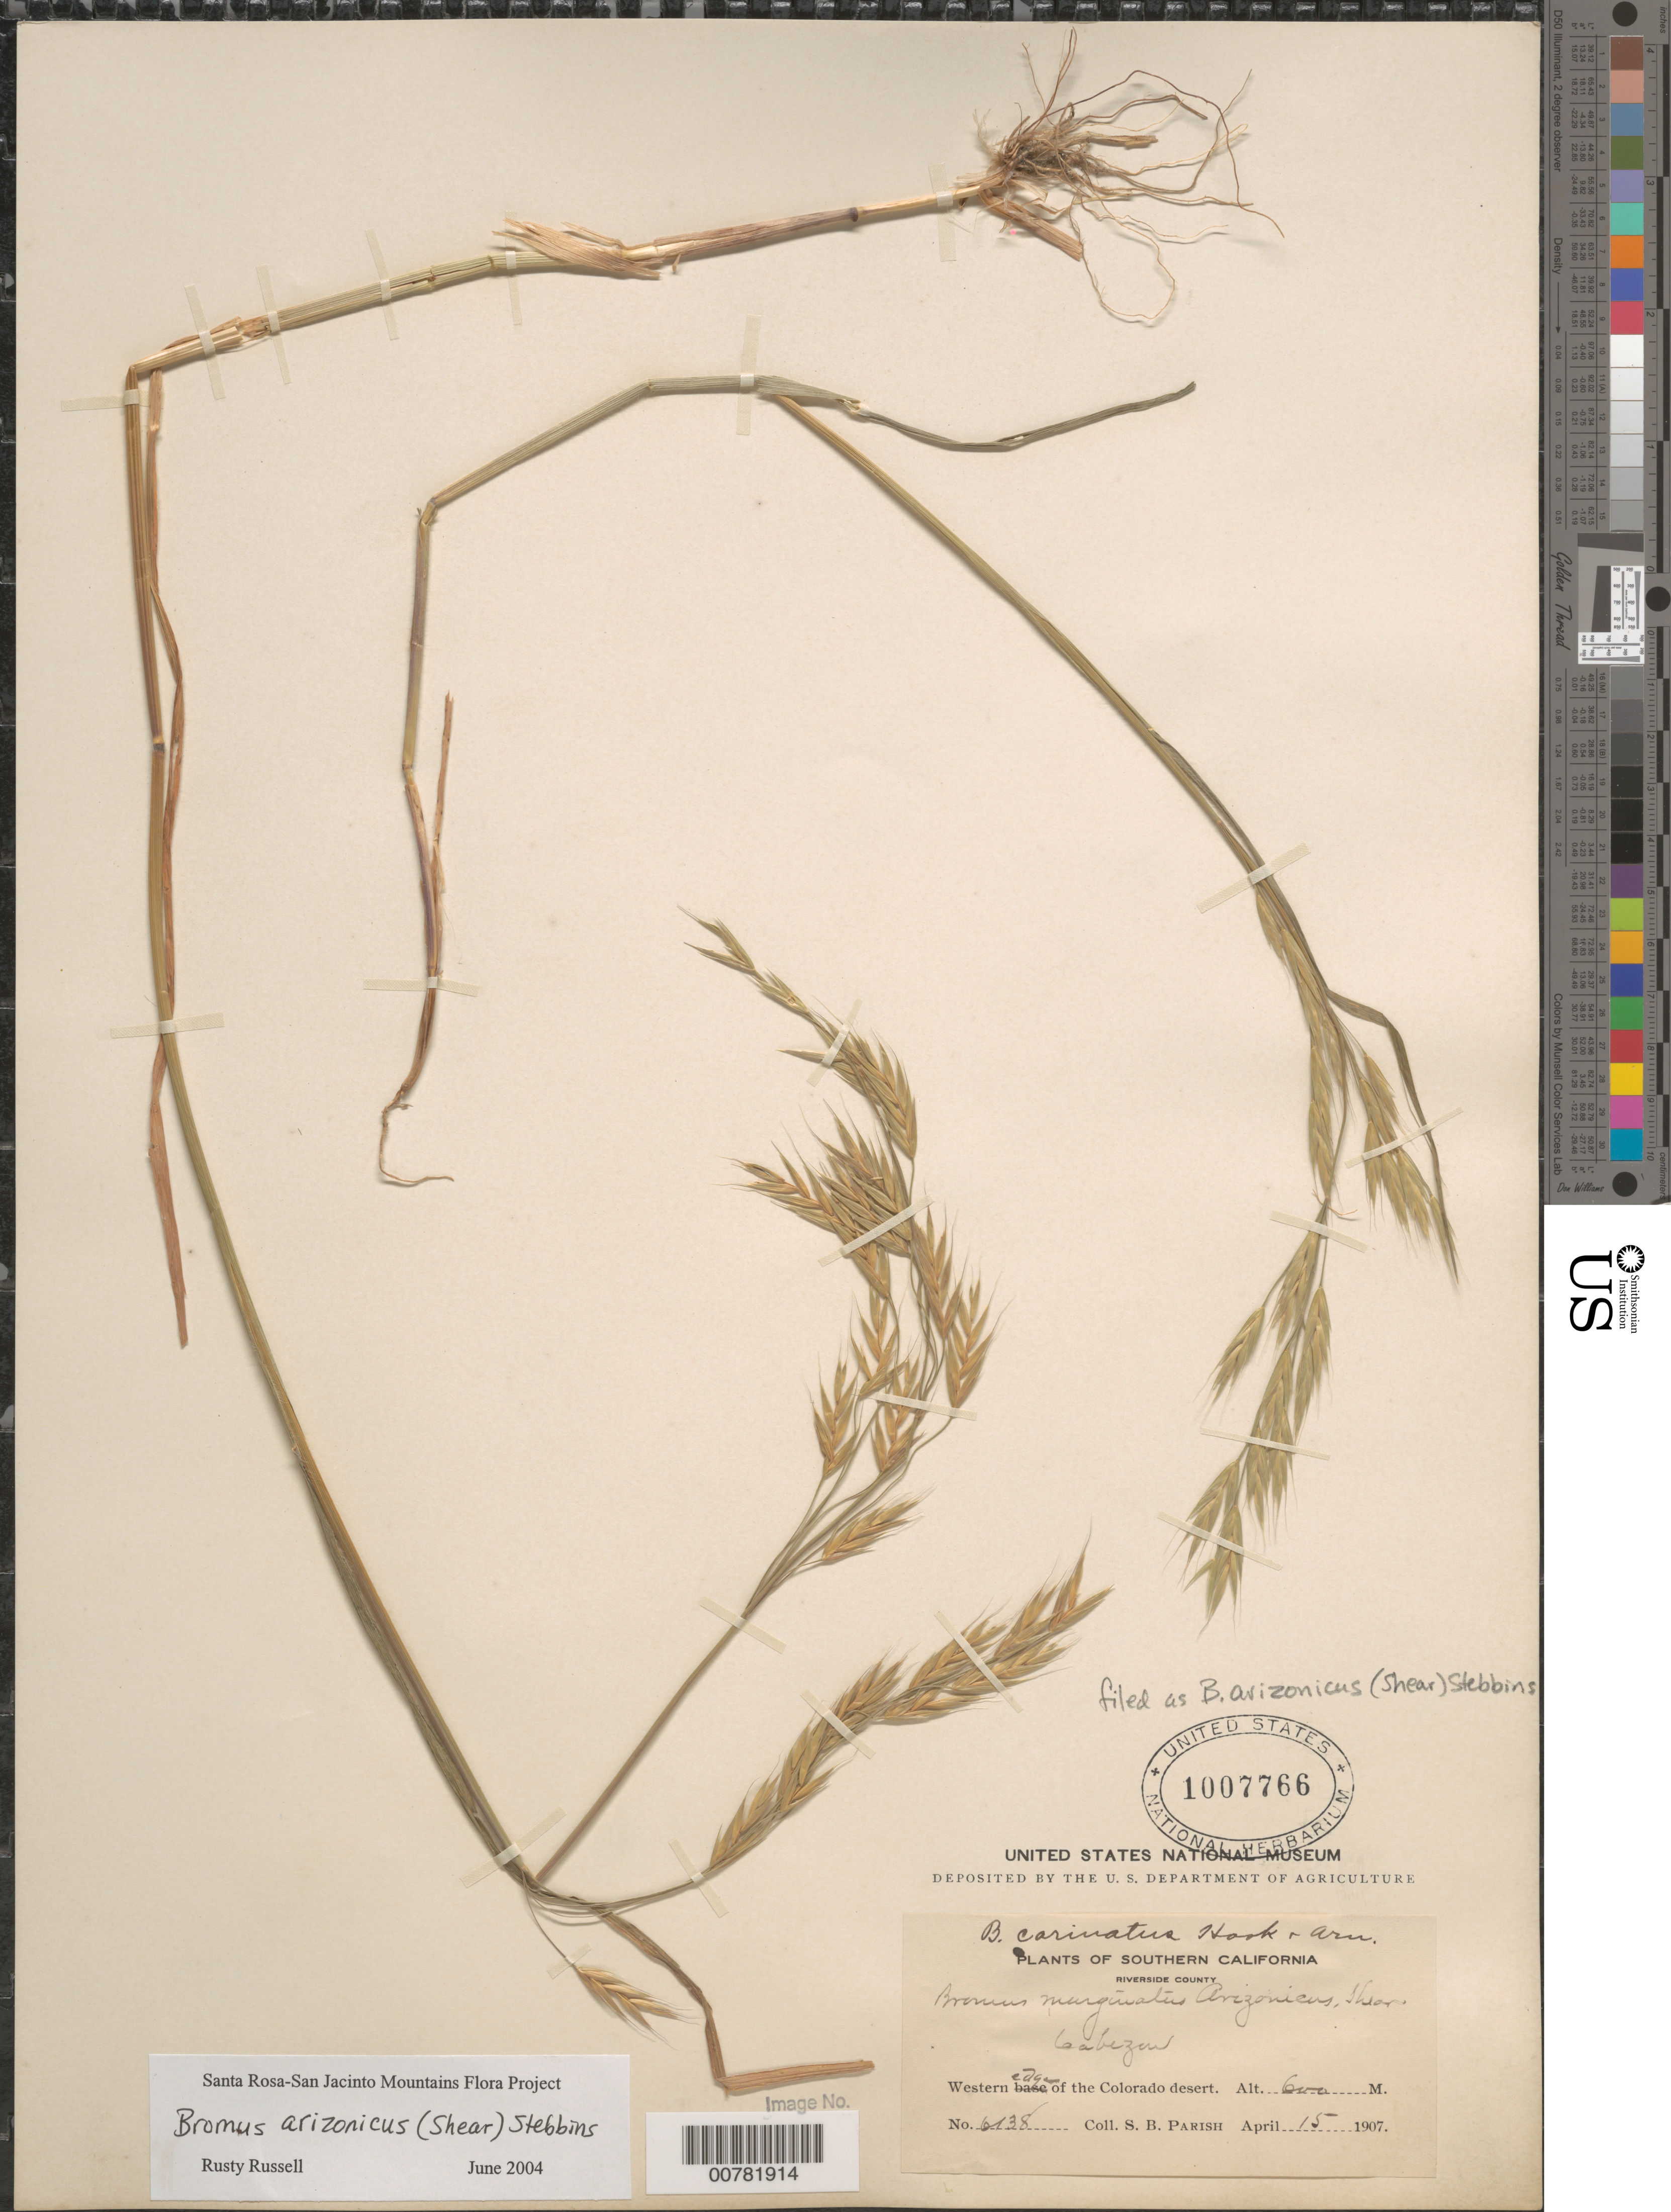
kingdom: Plantae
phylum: Tracheophyta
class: Liliopsida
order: Poales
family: Poaceae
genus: Bromus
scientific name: Bromus arizonicus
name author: (Shear) Stebbins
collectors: S. B. Parish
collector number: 6138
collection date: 1907-04-15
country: United States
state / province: California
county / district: Riverside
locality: Southern California. Riverside County. Cabazon. Western edge of the Colorado desert.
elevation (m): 600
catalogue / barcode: US 1007766